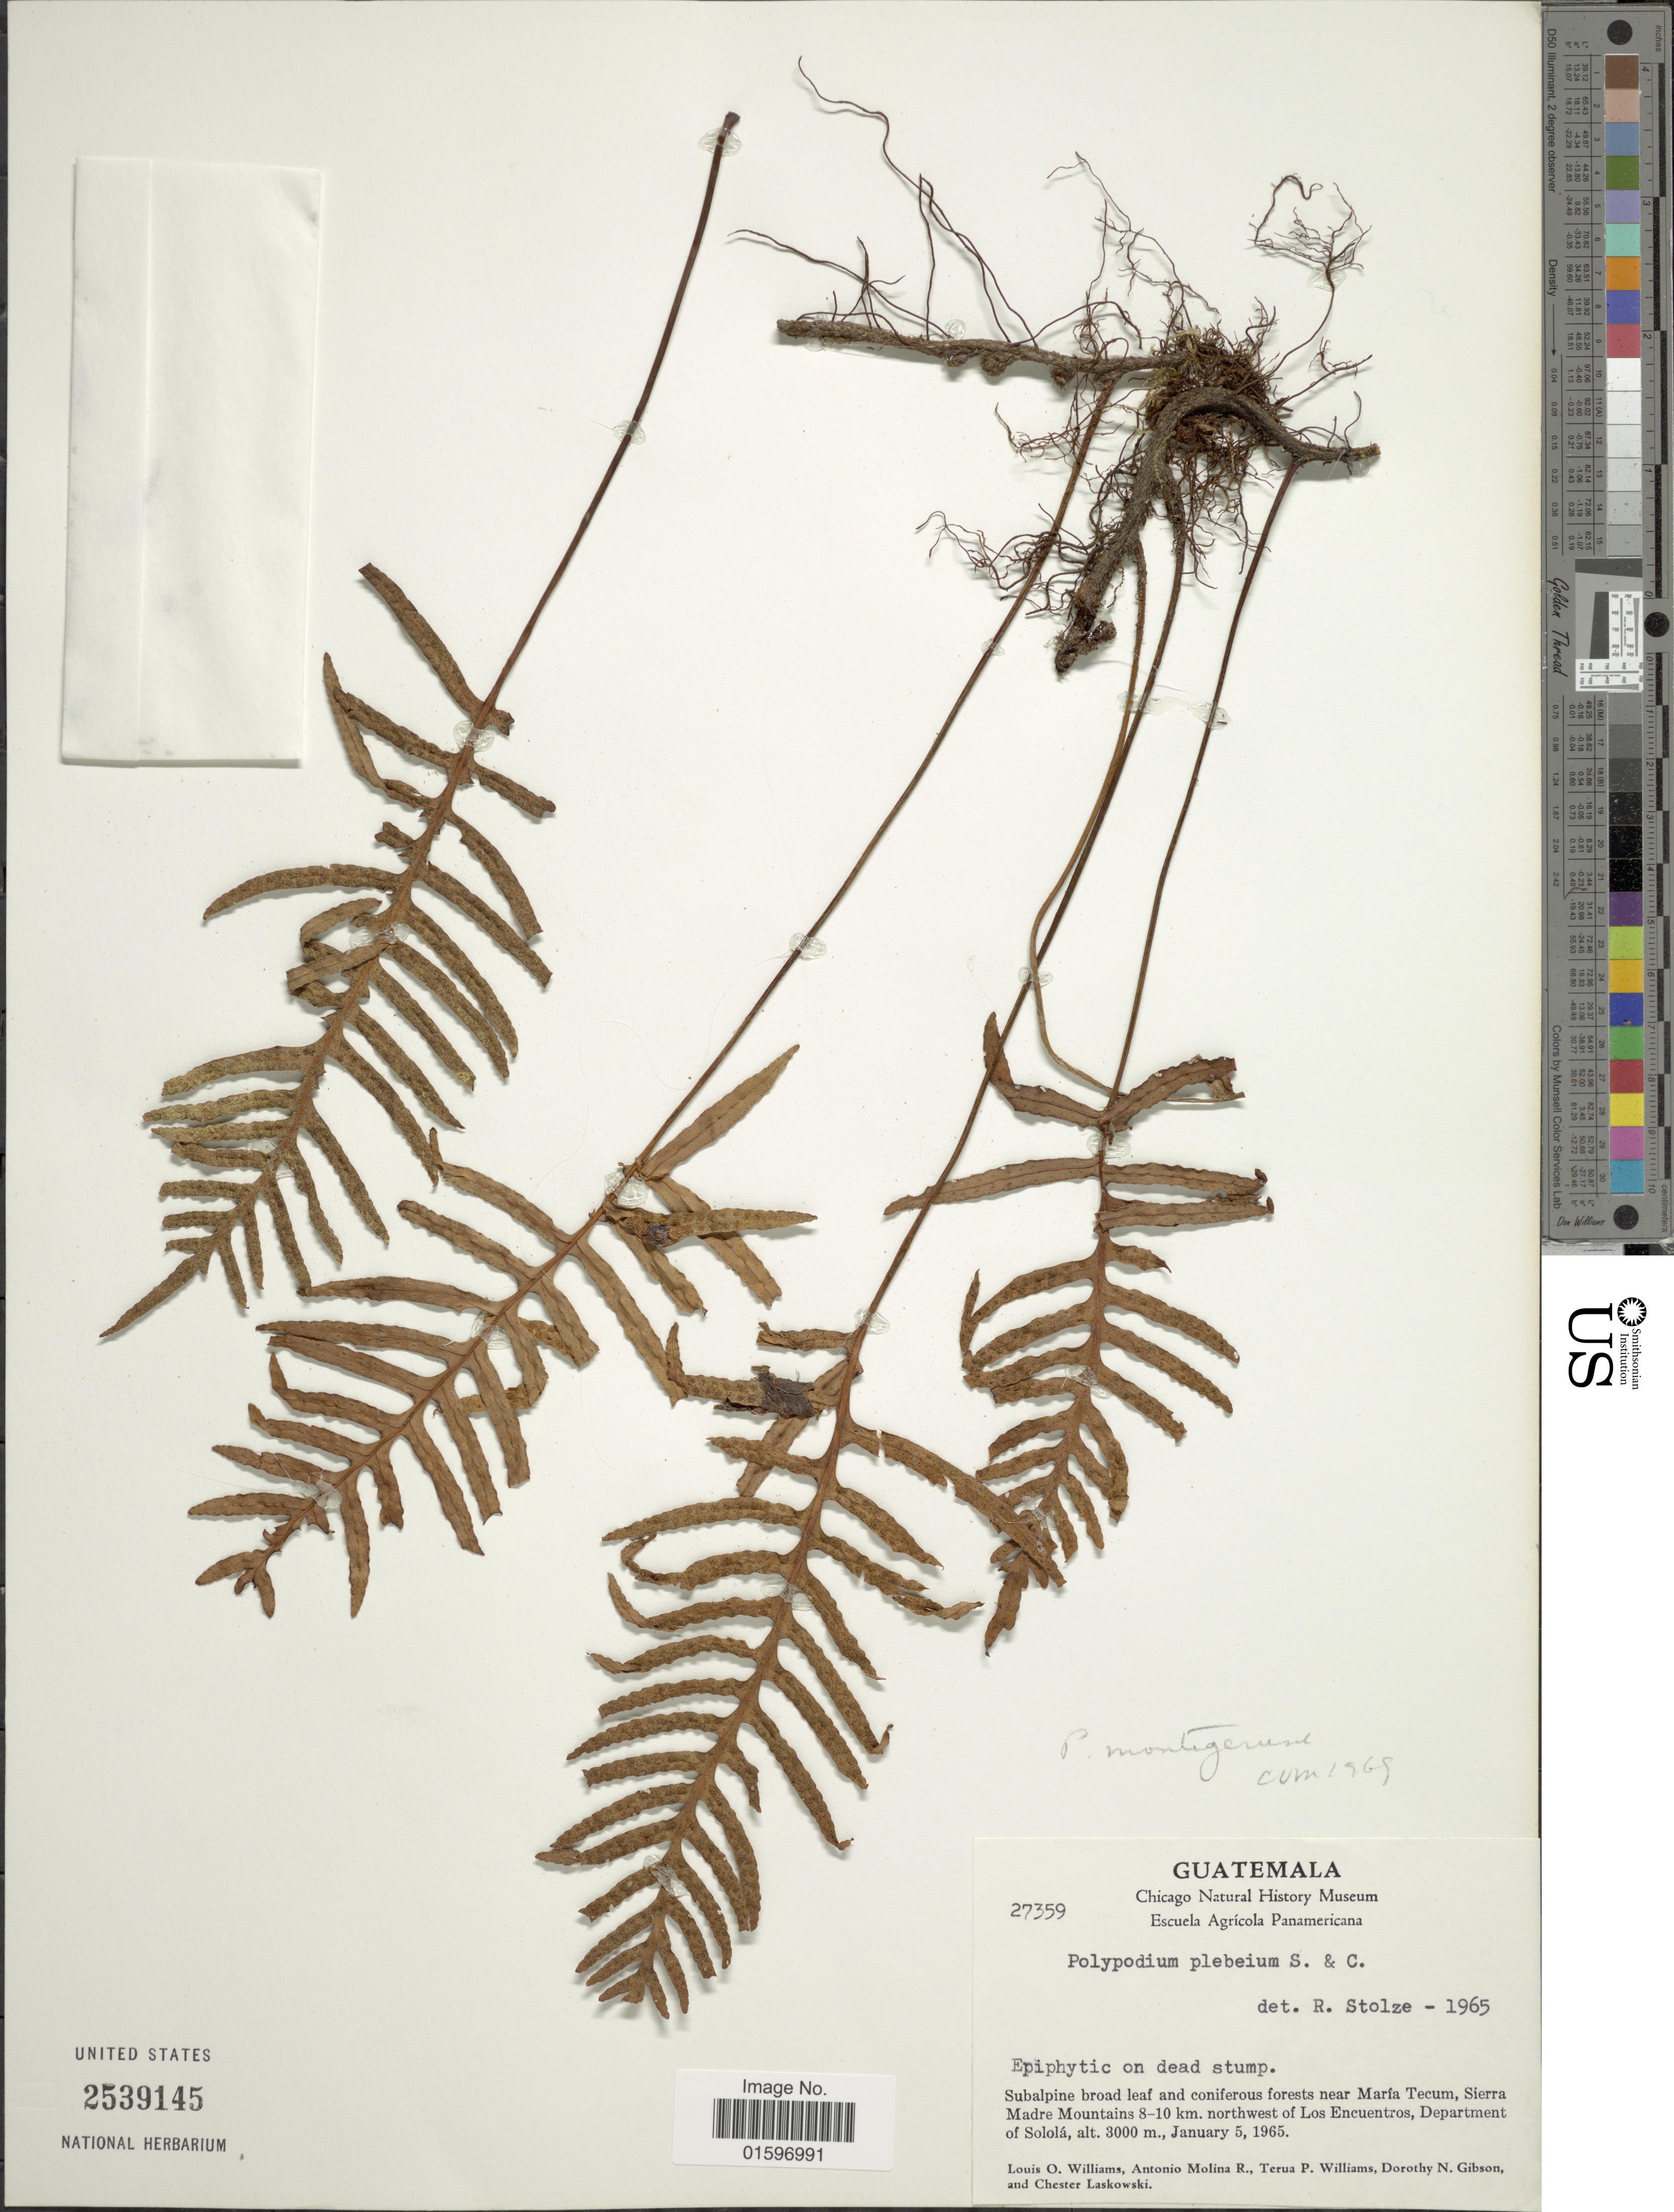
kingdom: Plantae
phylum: Tracheophyta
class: Polypodiopsida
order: Polypodiales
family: Polypodiaceae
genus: Pleopeltis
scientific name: Pleopeltis alansmithii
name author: (R.C. Moran)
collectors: L. O. Williams, A. Molina R., T. P. Williams, D. N. Gibson & C. Laskowski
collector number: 27359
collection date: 1965-01-05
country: Guatemala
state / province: Sololá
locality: Subalpine broad leaf and coniferous, forests near María Tecum, Sierra Madre Mountains 8-10 km. northwest of Los Encuentros, Department of Sololá.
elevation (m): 3000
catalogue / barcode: US 2539145